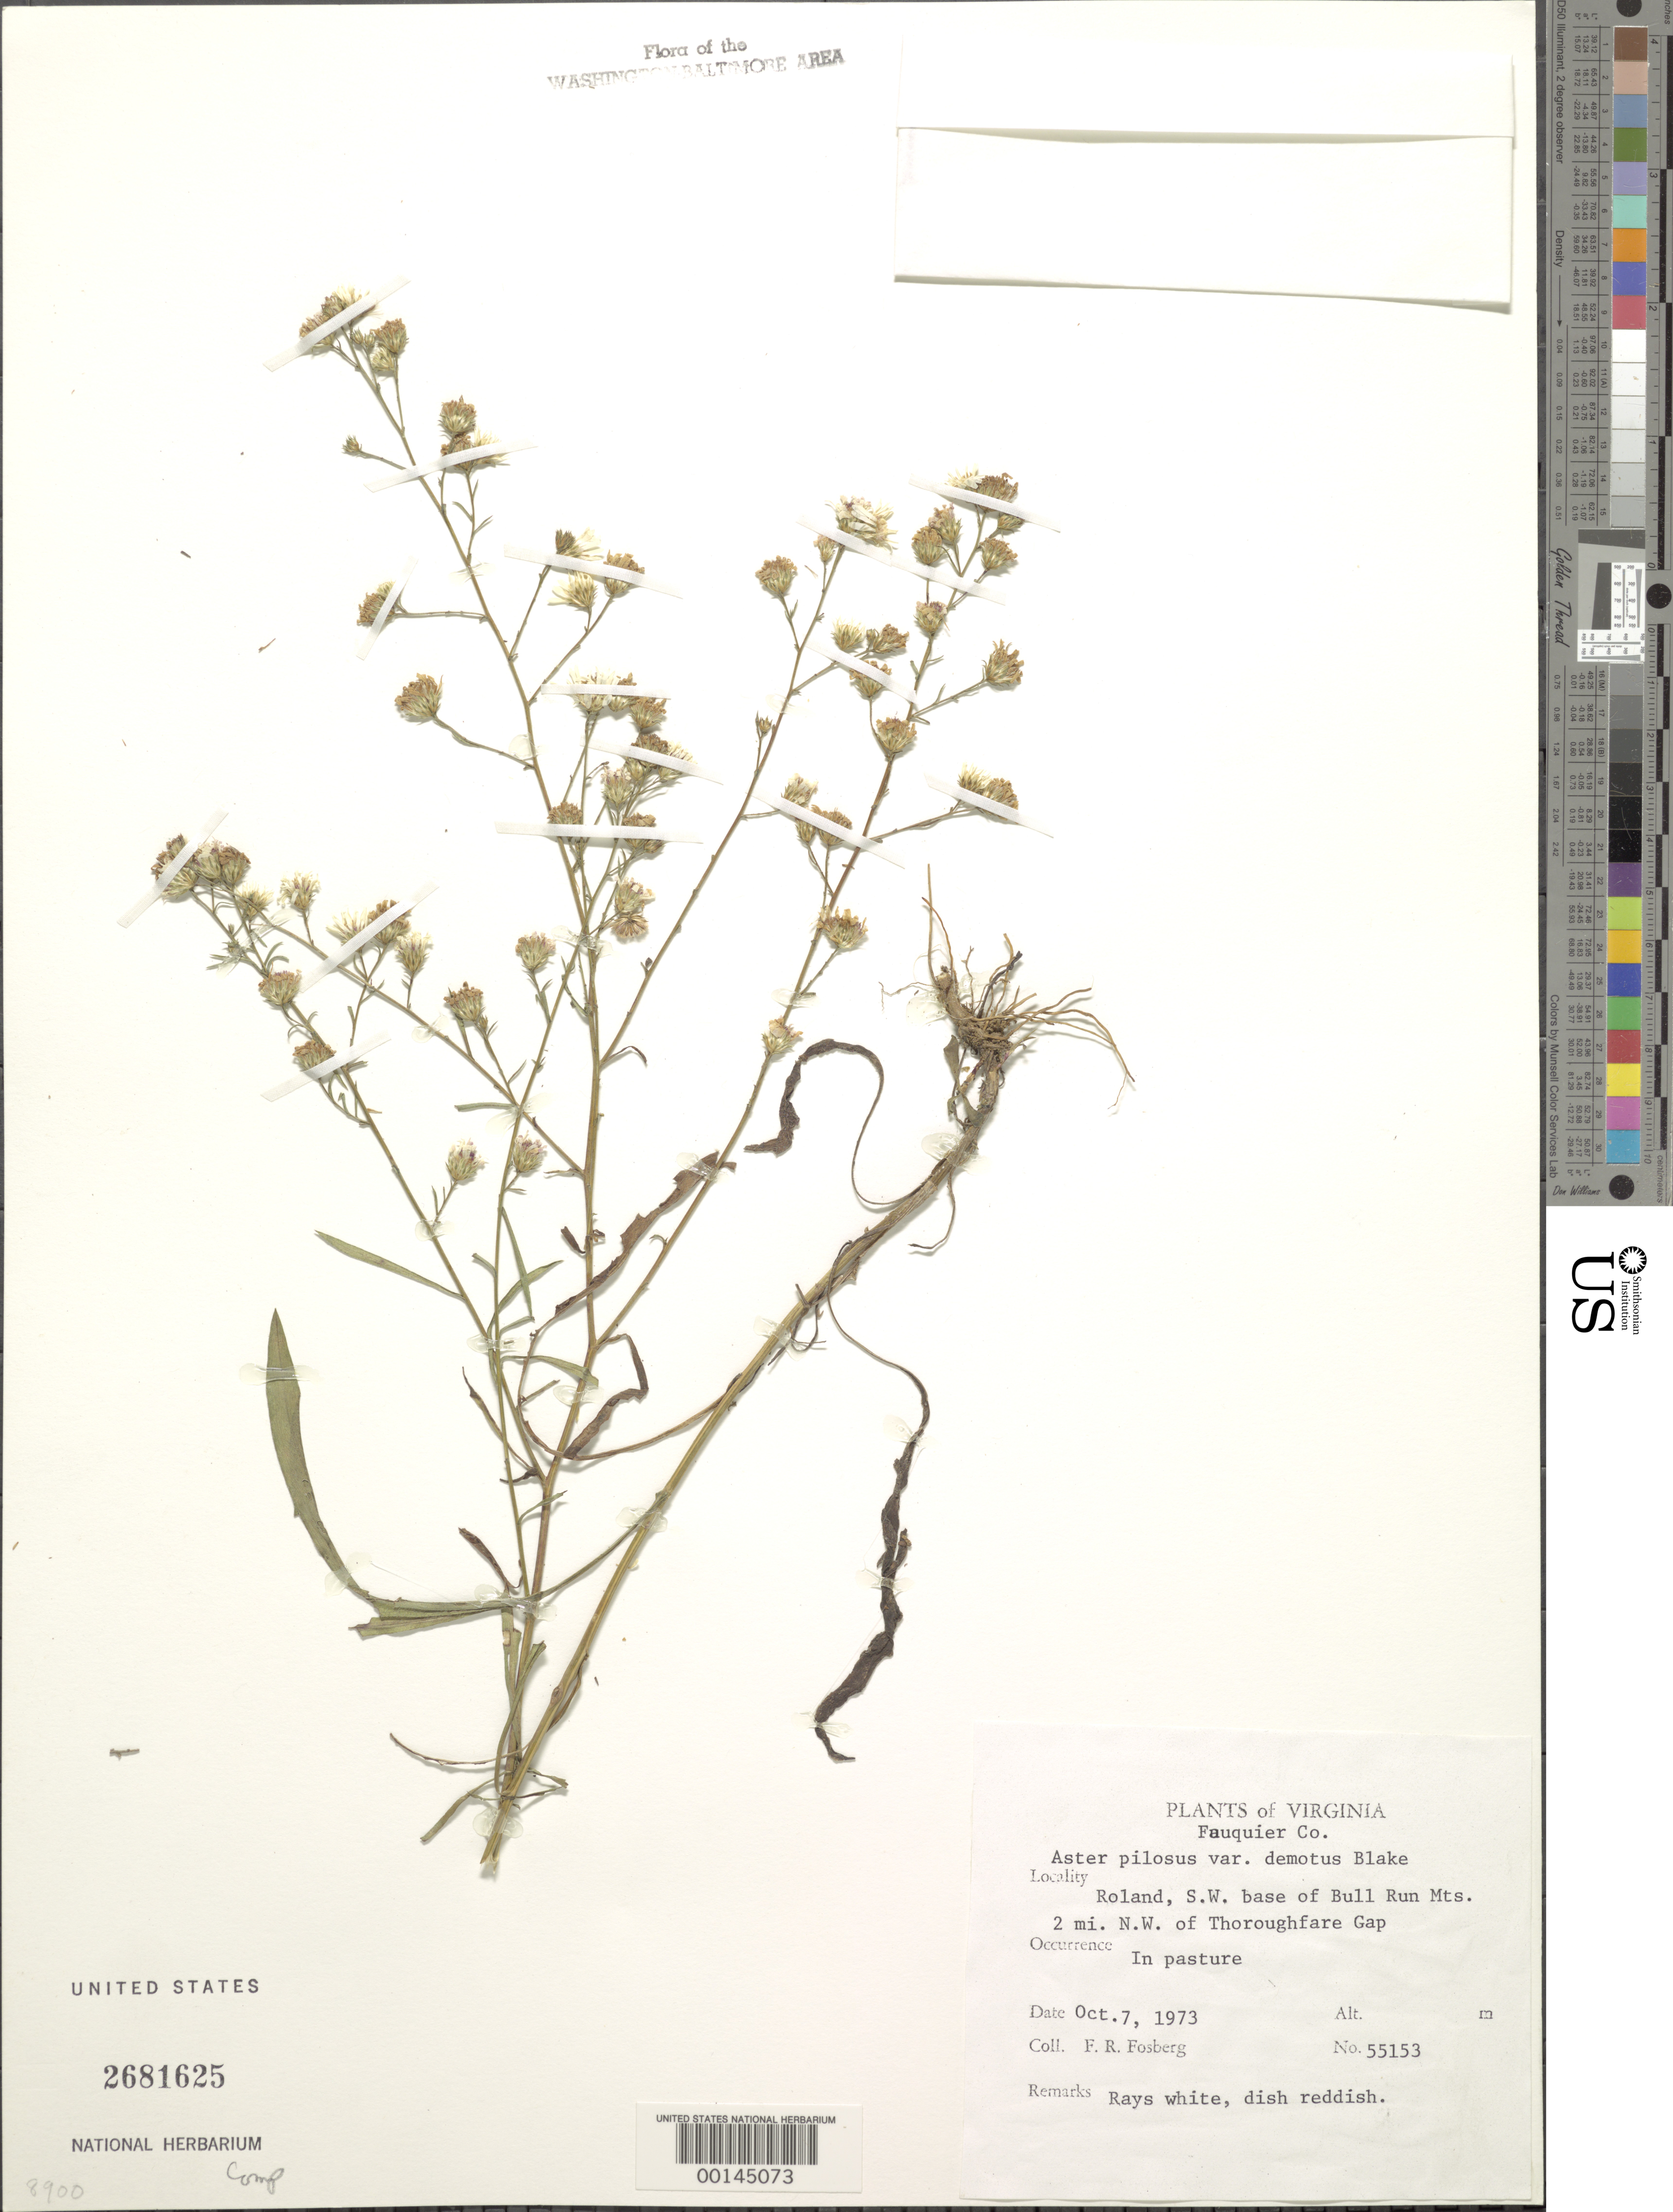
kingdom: Plantae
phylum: Tracheophyta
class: Magnoliopsida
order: Asterales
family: Asteraceae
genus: Symphyotrichum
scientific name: Symphyotrichum pilosum var. pringlei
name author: (A. Gray) G.L. Nesom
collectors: F. R. Fosberg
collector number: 55153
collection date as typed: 07 Oct 1973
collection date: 1973-10-07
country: United States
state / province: Virginia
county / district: Fauquier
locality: Roland NW of Thorofare Gap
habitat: Pasture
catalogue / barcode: US 2681625